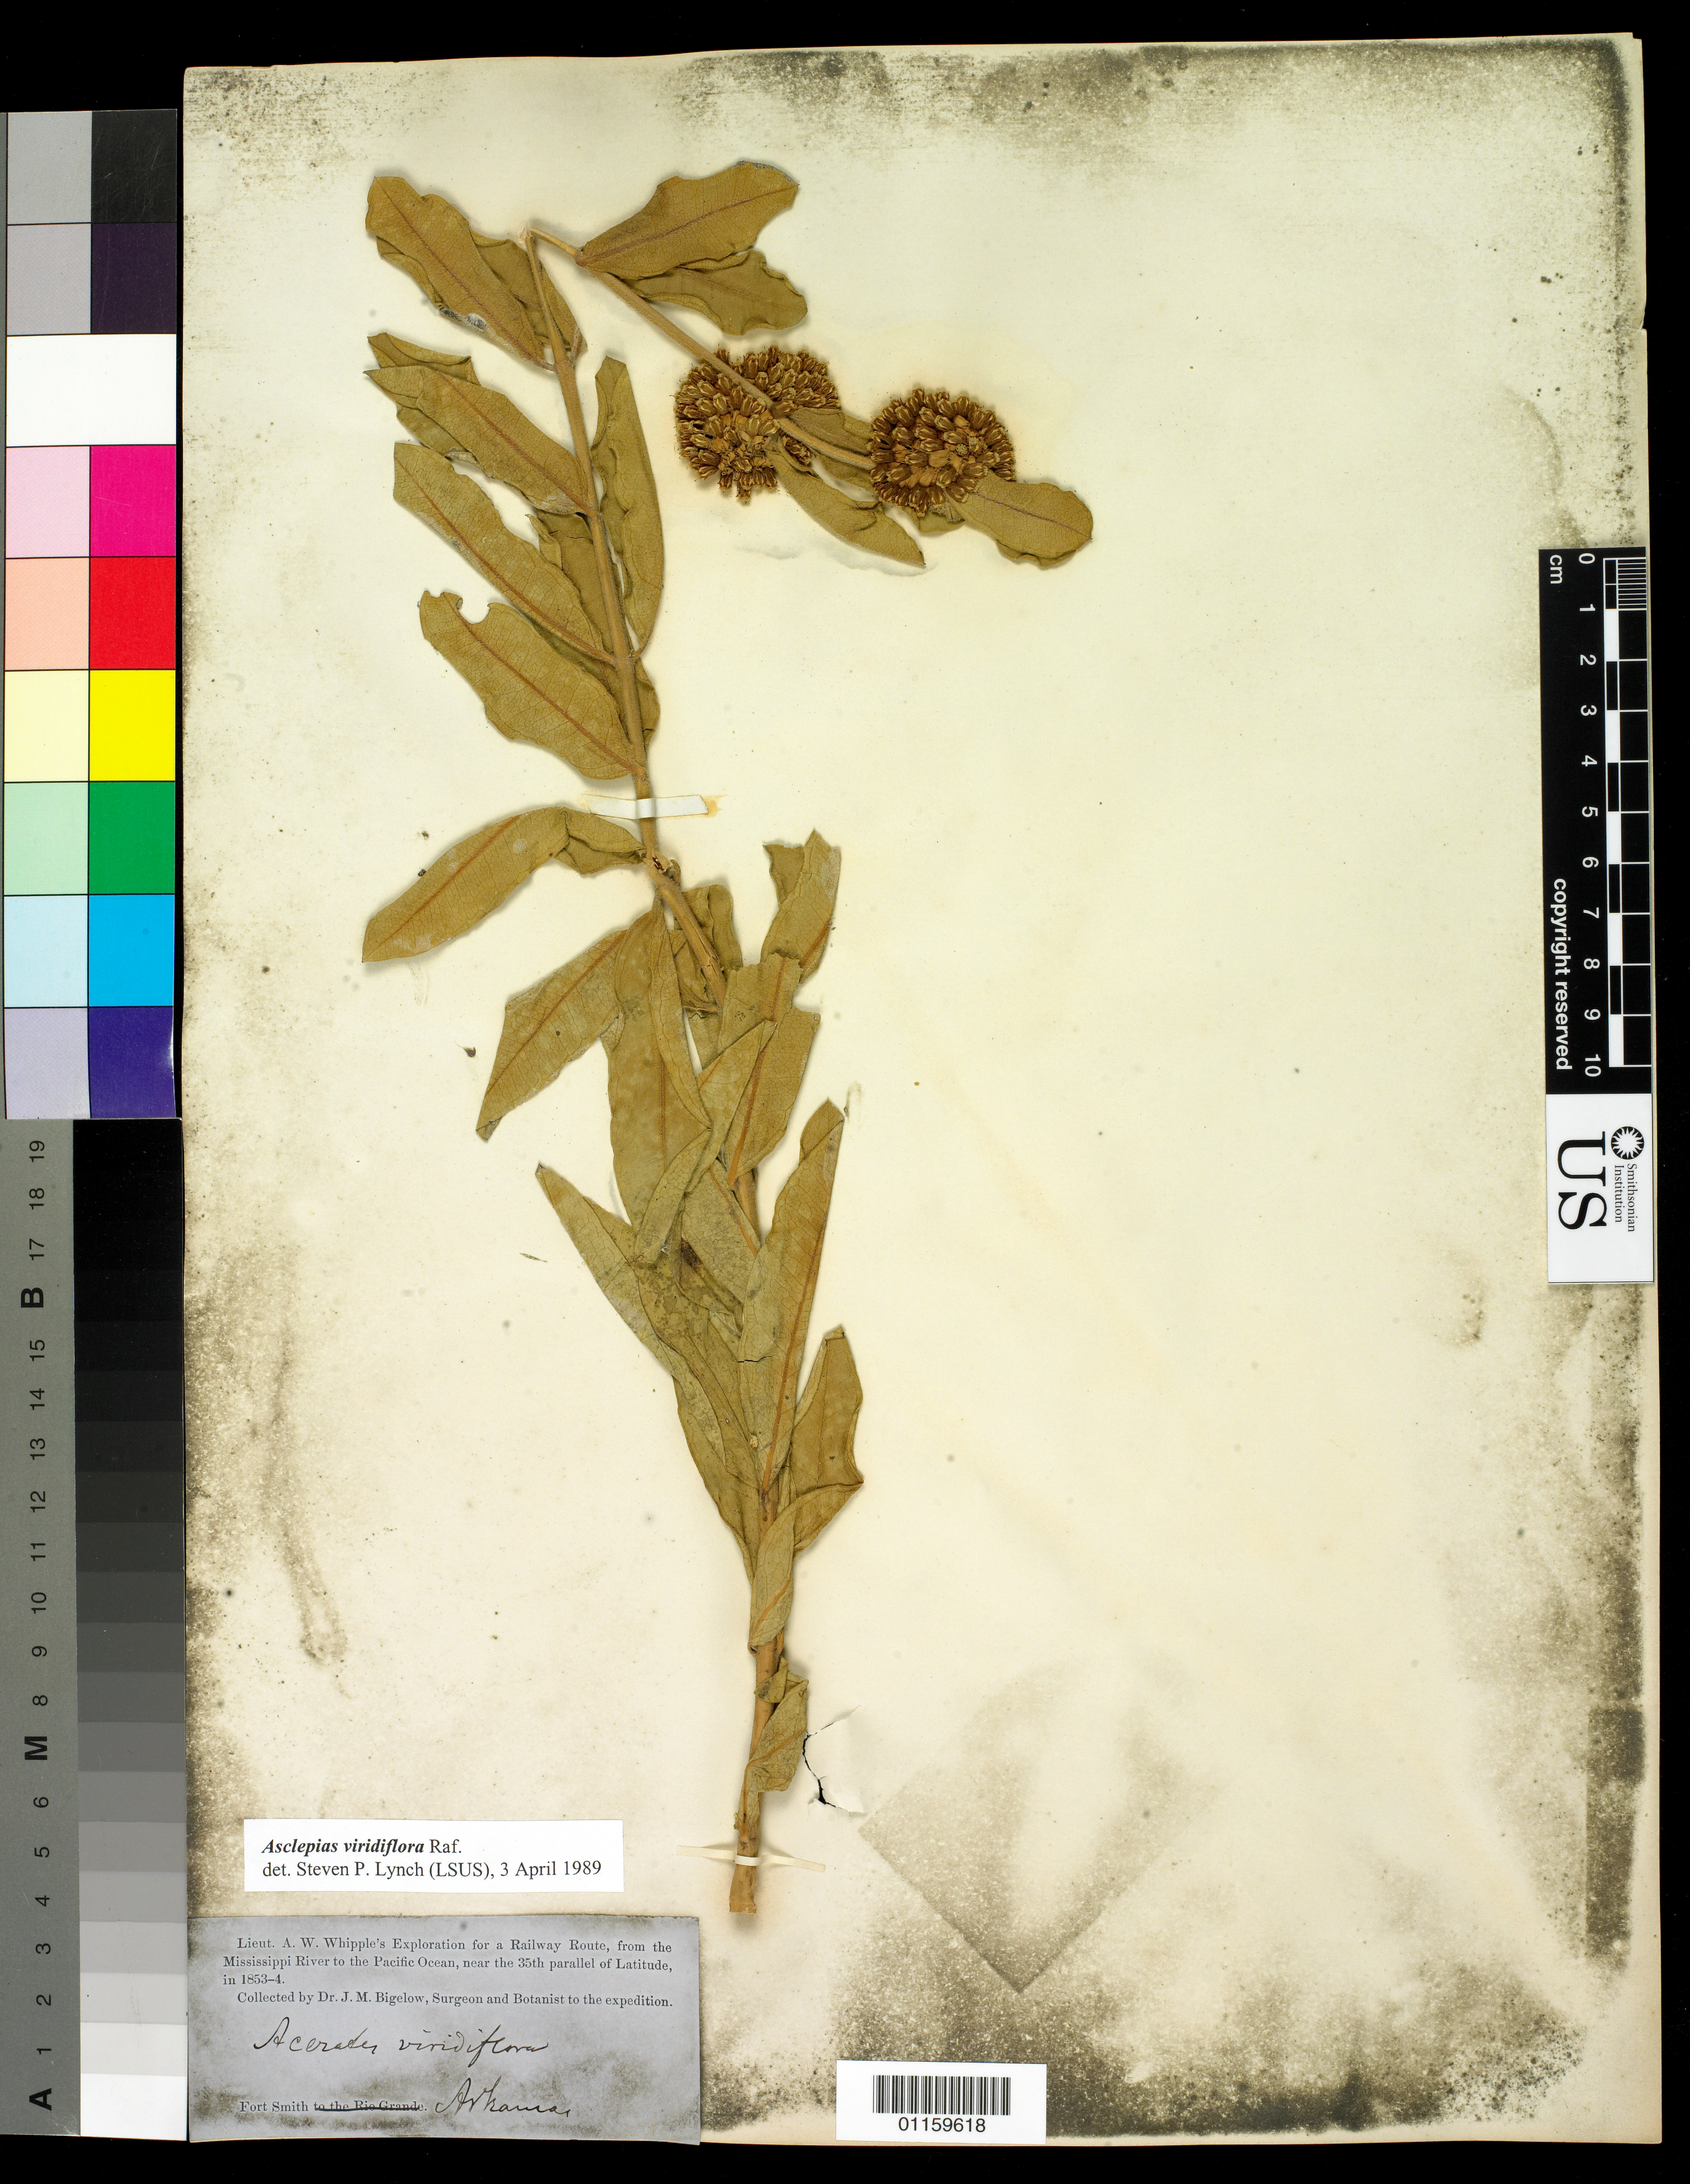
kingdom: Plantae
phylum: Tracheophyta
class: Magnoliopsida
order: Gentianales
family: Apocynaceae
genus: Asclepias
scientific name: Asclepias viridiflora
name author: Raf.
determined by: Lynch, S.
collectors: J. M. Bigelow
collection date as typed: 1953 to -- --- 1854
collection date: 1854/1953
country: United States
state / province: Arkansas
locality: Fort Smith